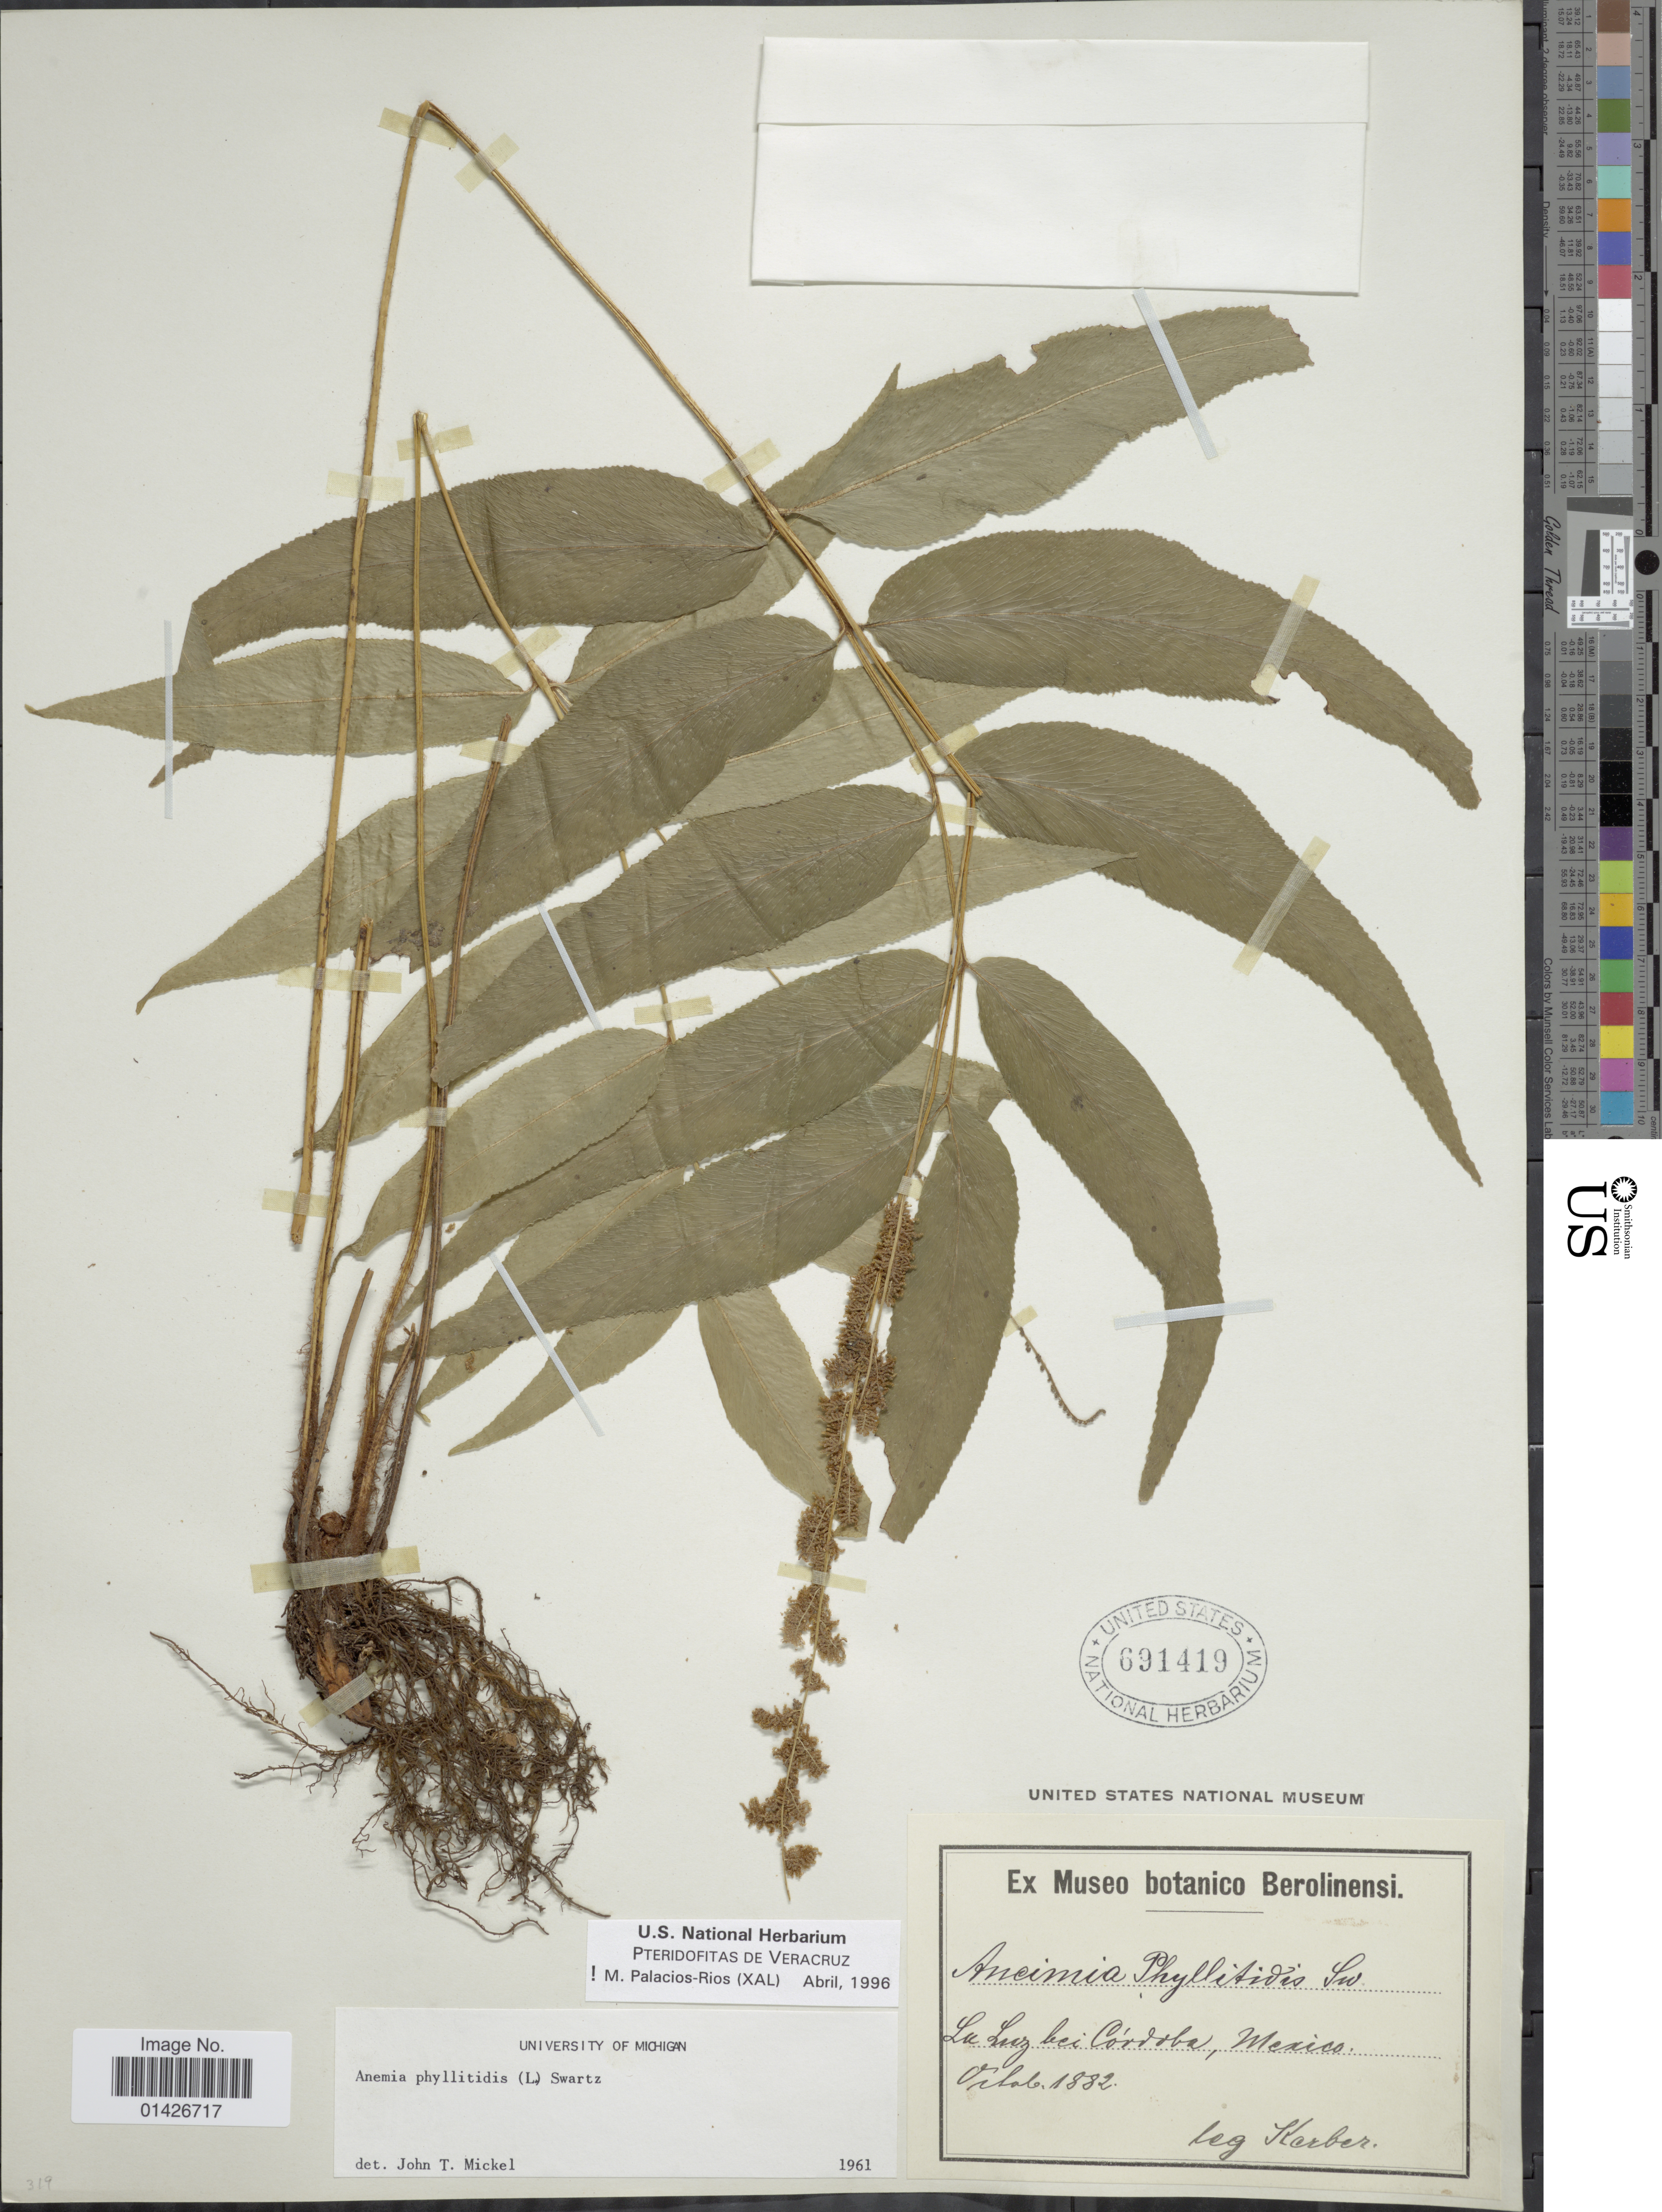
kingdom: Plantae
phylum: Tracheophyta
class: Polypodiopsida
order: Schizaeales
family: Anemiaceae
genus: Anemia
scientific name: Anemia phyllitidis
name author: (L.) Sw.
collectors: -. Kerber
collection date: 1882-10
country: Mexico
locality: La Luz bei Cordoba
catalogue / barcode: US 691419